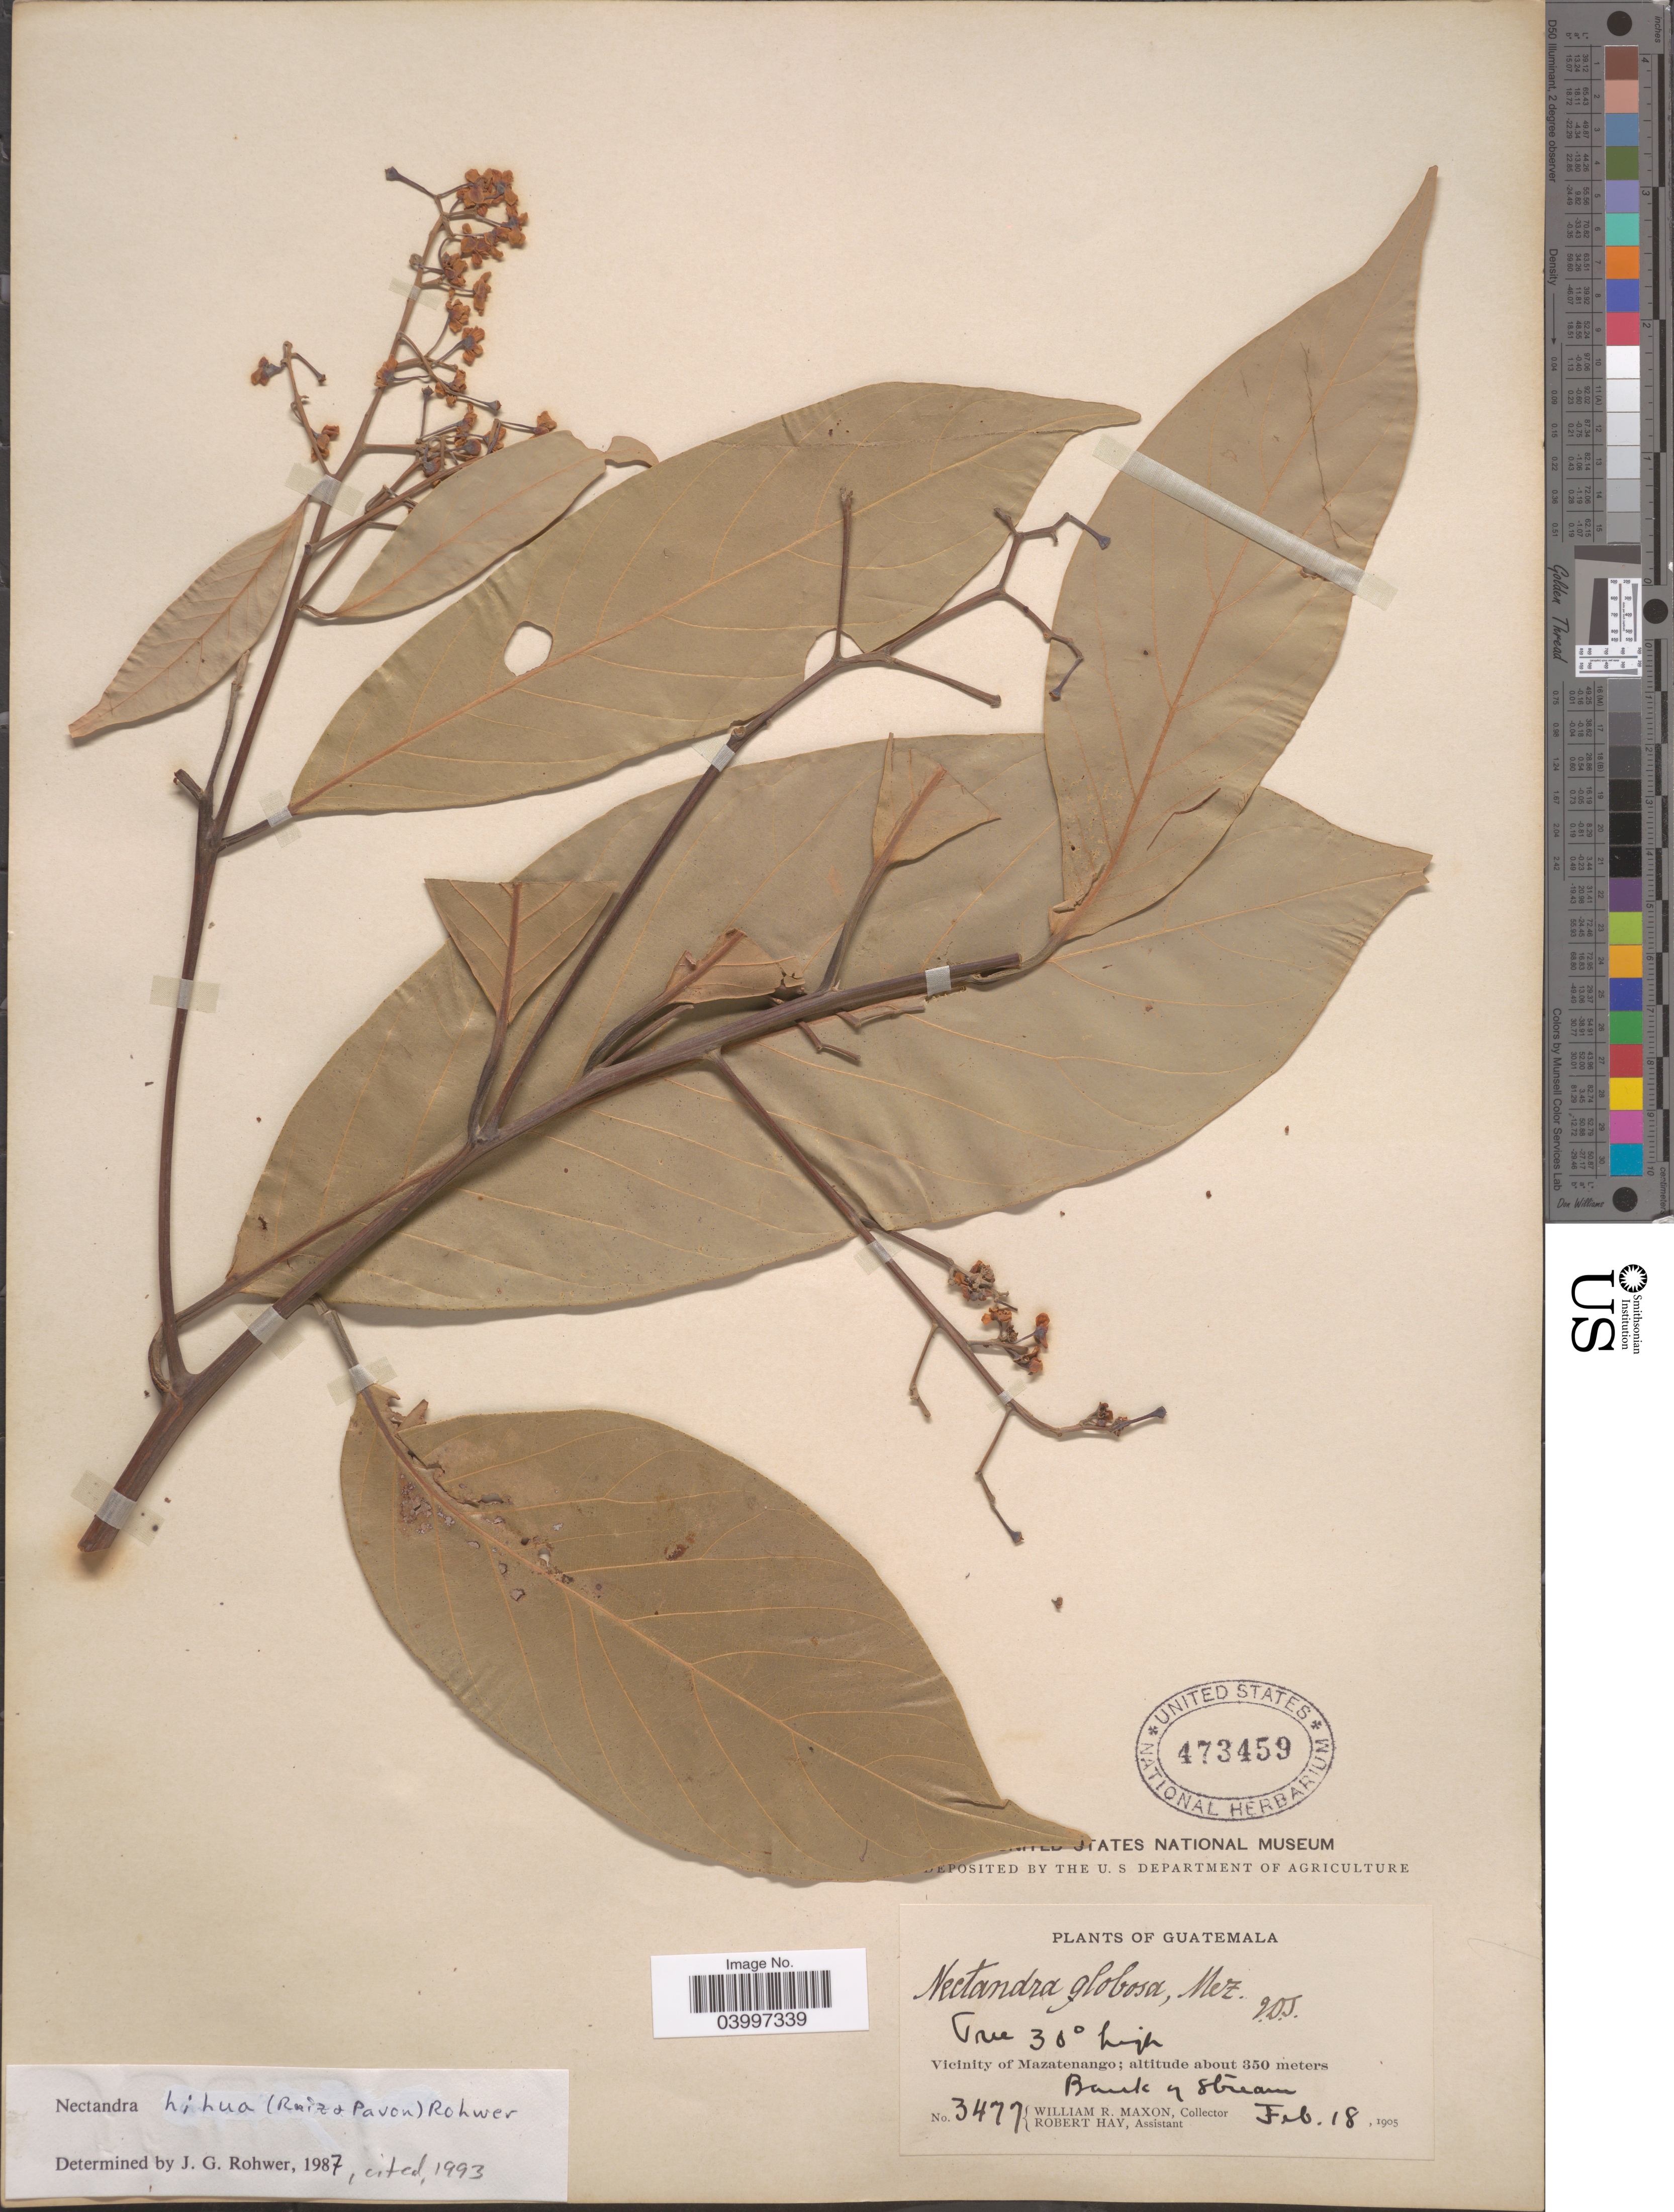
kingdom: Plantae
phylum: Tracheophyta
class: Magnoliopsida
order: Laurales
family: Lauraceae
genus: Nectandra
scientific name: Nectandra hihua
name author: (Ruiz & Pav.) Rohwer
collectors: W. R. Maxon & R. Hay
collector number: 3477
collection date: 1905-02-18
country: Guatemala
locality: Vicinity of Mazatenango.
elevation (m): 350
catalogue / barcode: US 473459